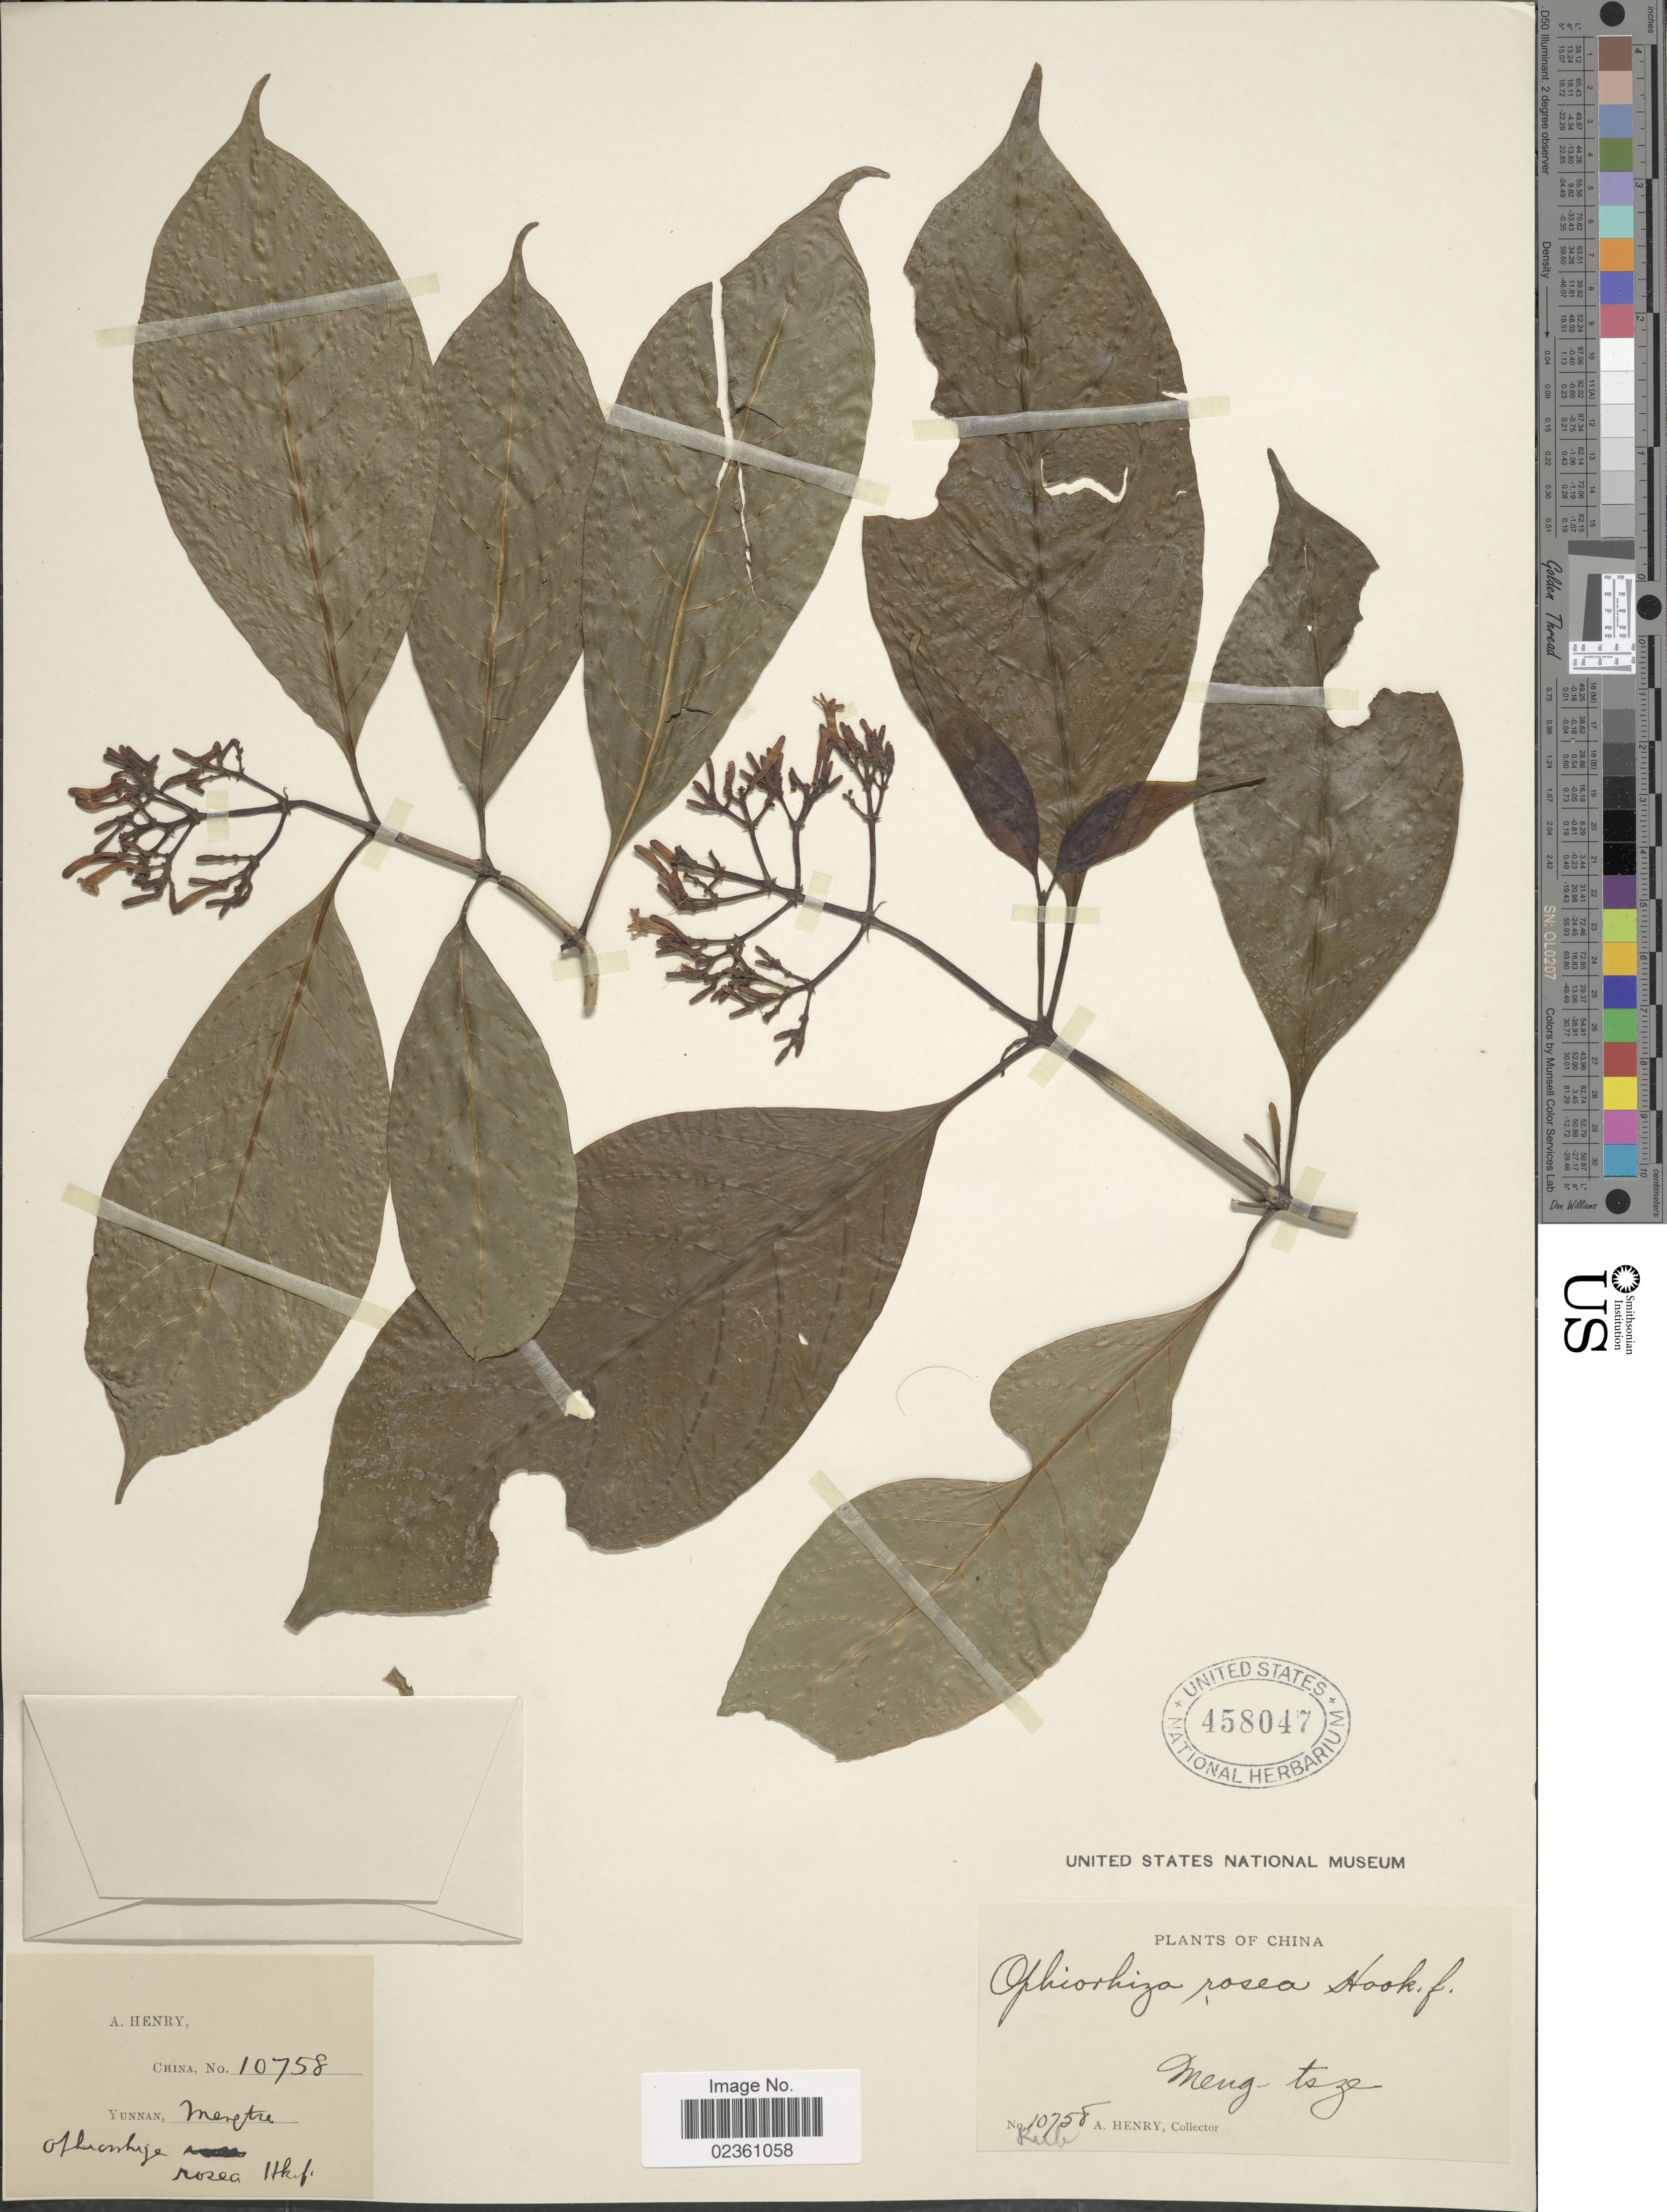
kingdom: Plantae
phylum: Tracheophyta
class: Magnoliopsida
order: Gentianales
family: Rubiaceae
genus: Ophiorrhiza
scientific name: Ophiorrhiza rosea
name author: Hook. f.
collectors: A. Henry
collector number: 10758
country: China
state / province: Yunnan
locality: Meng-tsze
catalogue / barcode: US 458047